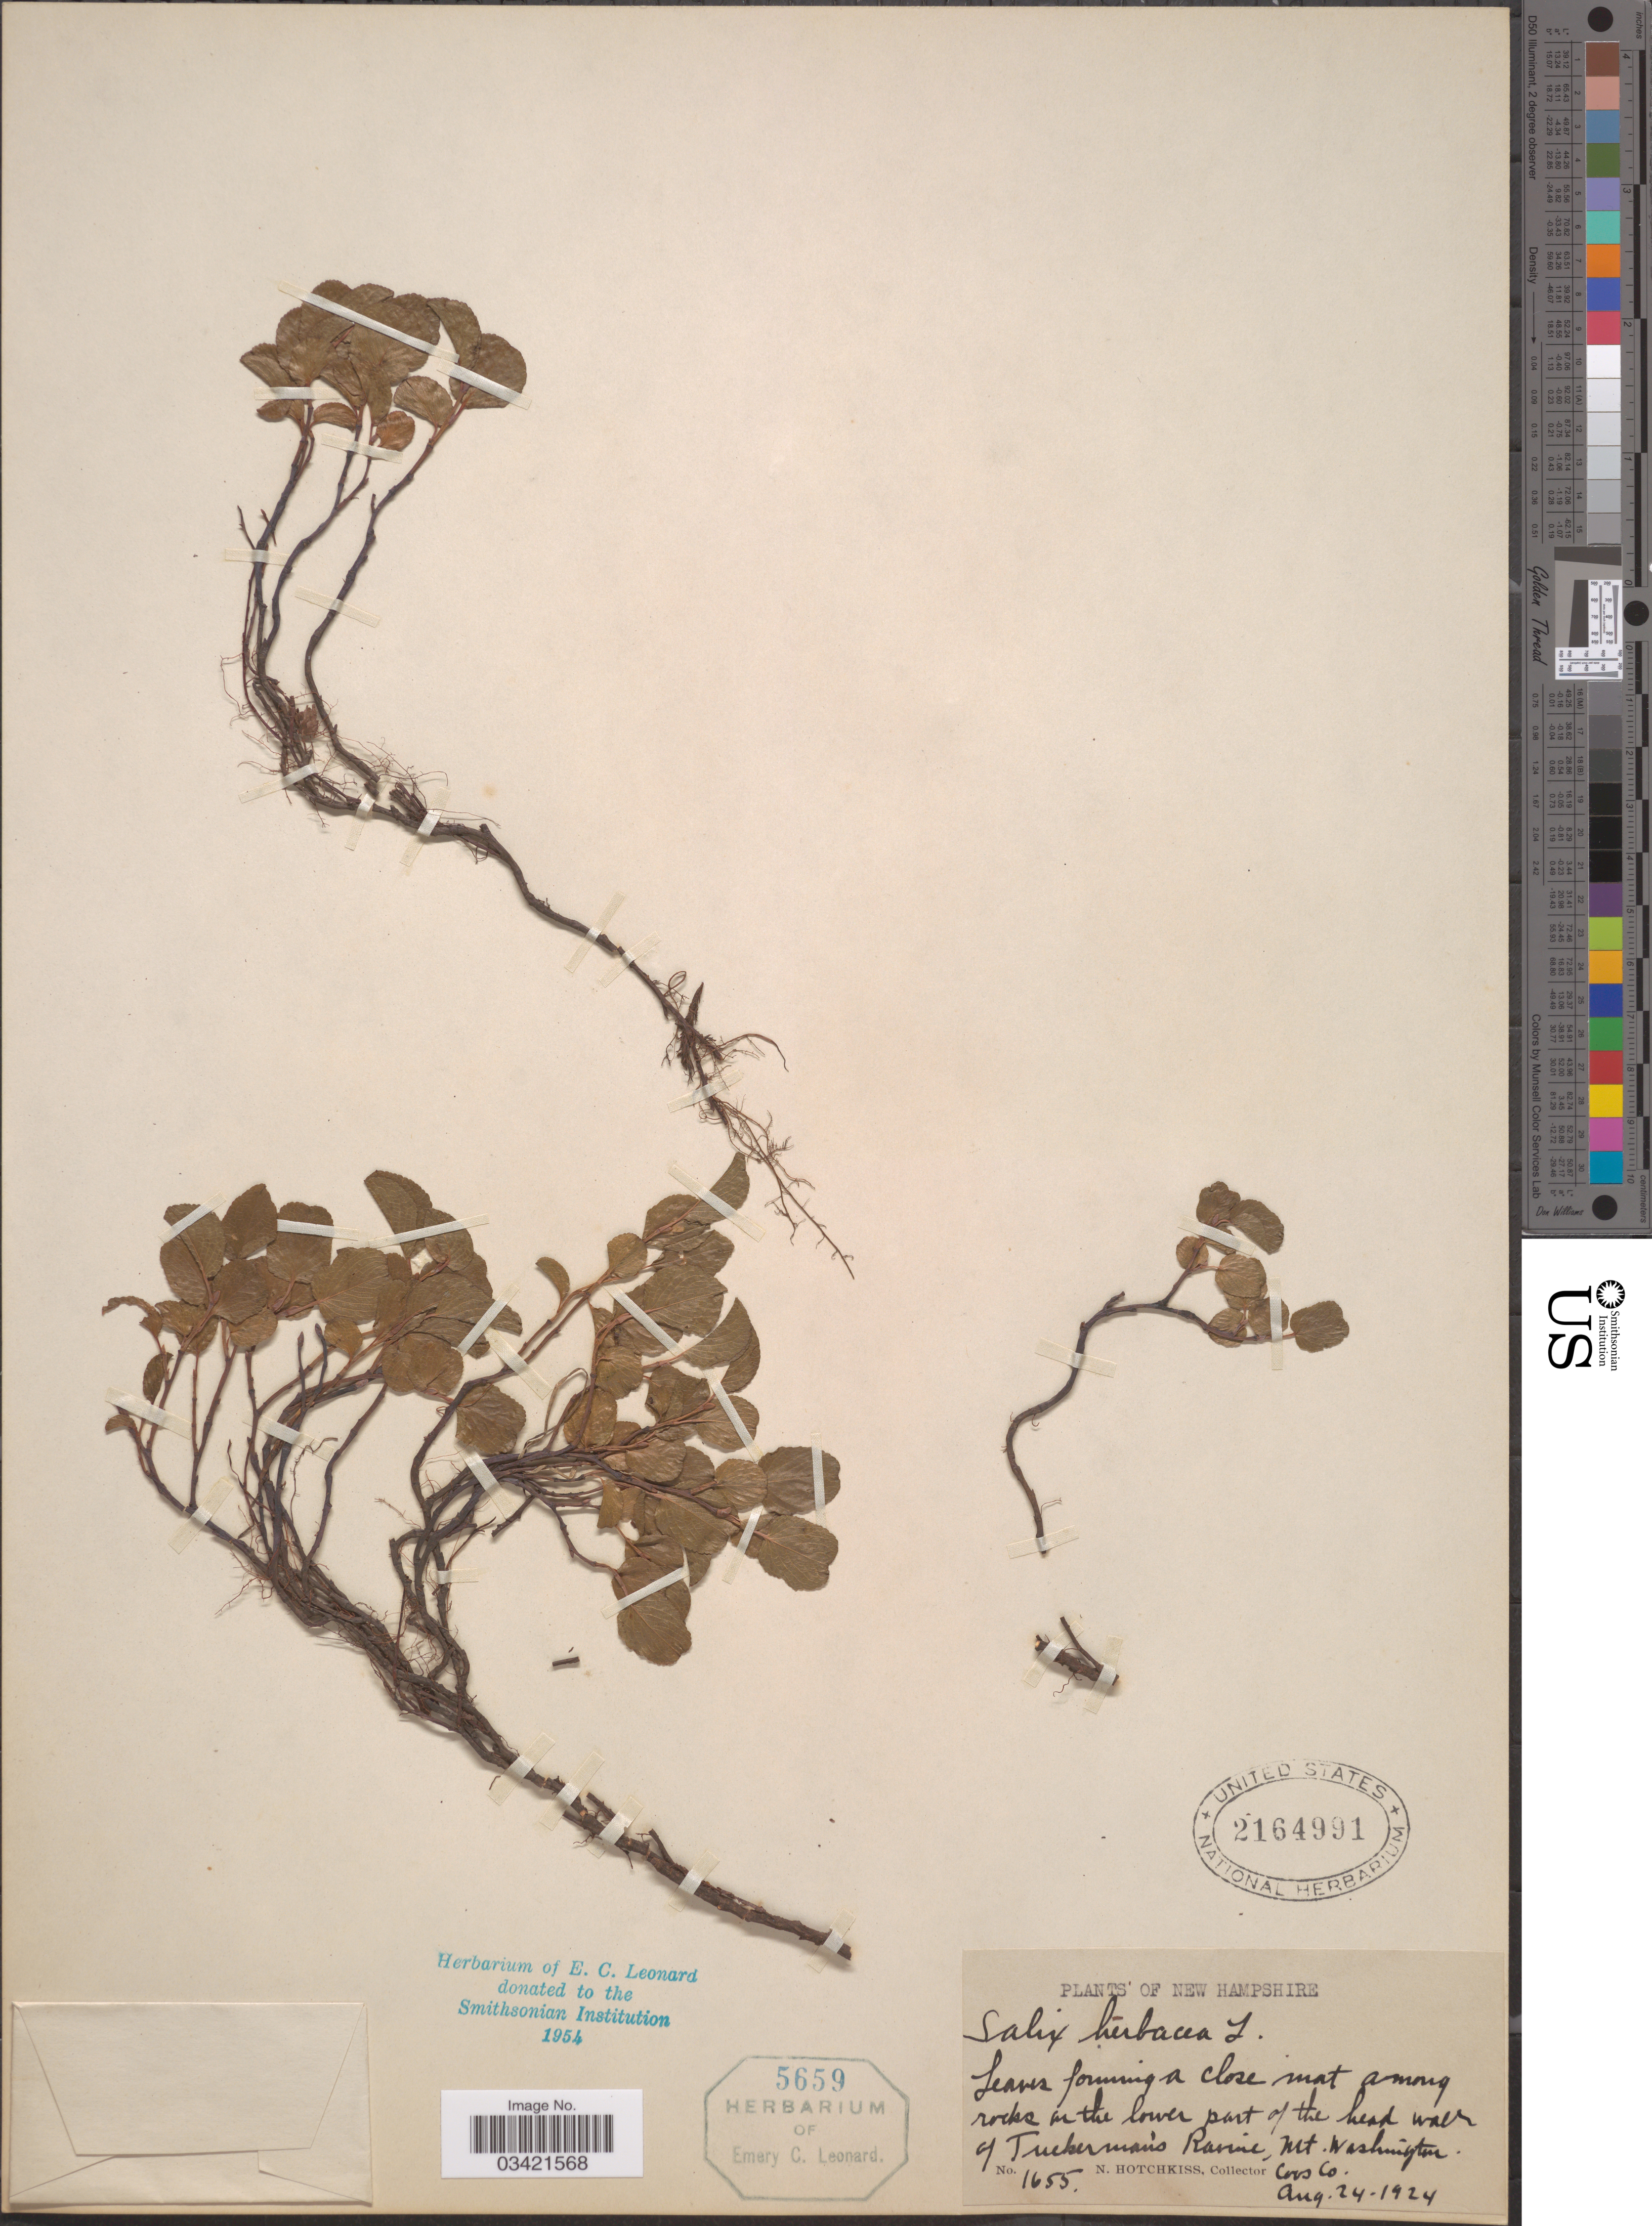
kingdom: Plantae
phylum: Tracheophyta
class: Magnoliopsida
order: Malpighiales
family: Salicaceae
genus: Salix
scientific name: Salix herbacea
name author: L.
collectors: N. Hotchkiss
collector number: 1655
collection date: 1924-08-24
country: United States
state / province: New Hampshire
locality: Rocks on the lower part of the head wall of Tuckerman's Ravine, Mt. Washington. Coos Co.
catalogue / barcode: US 2164991